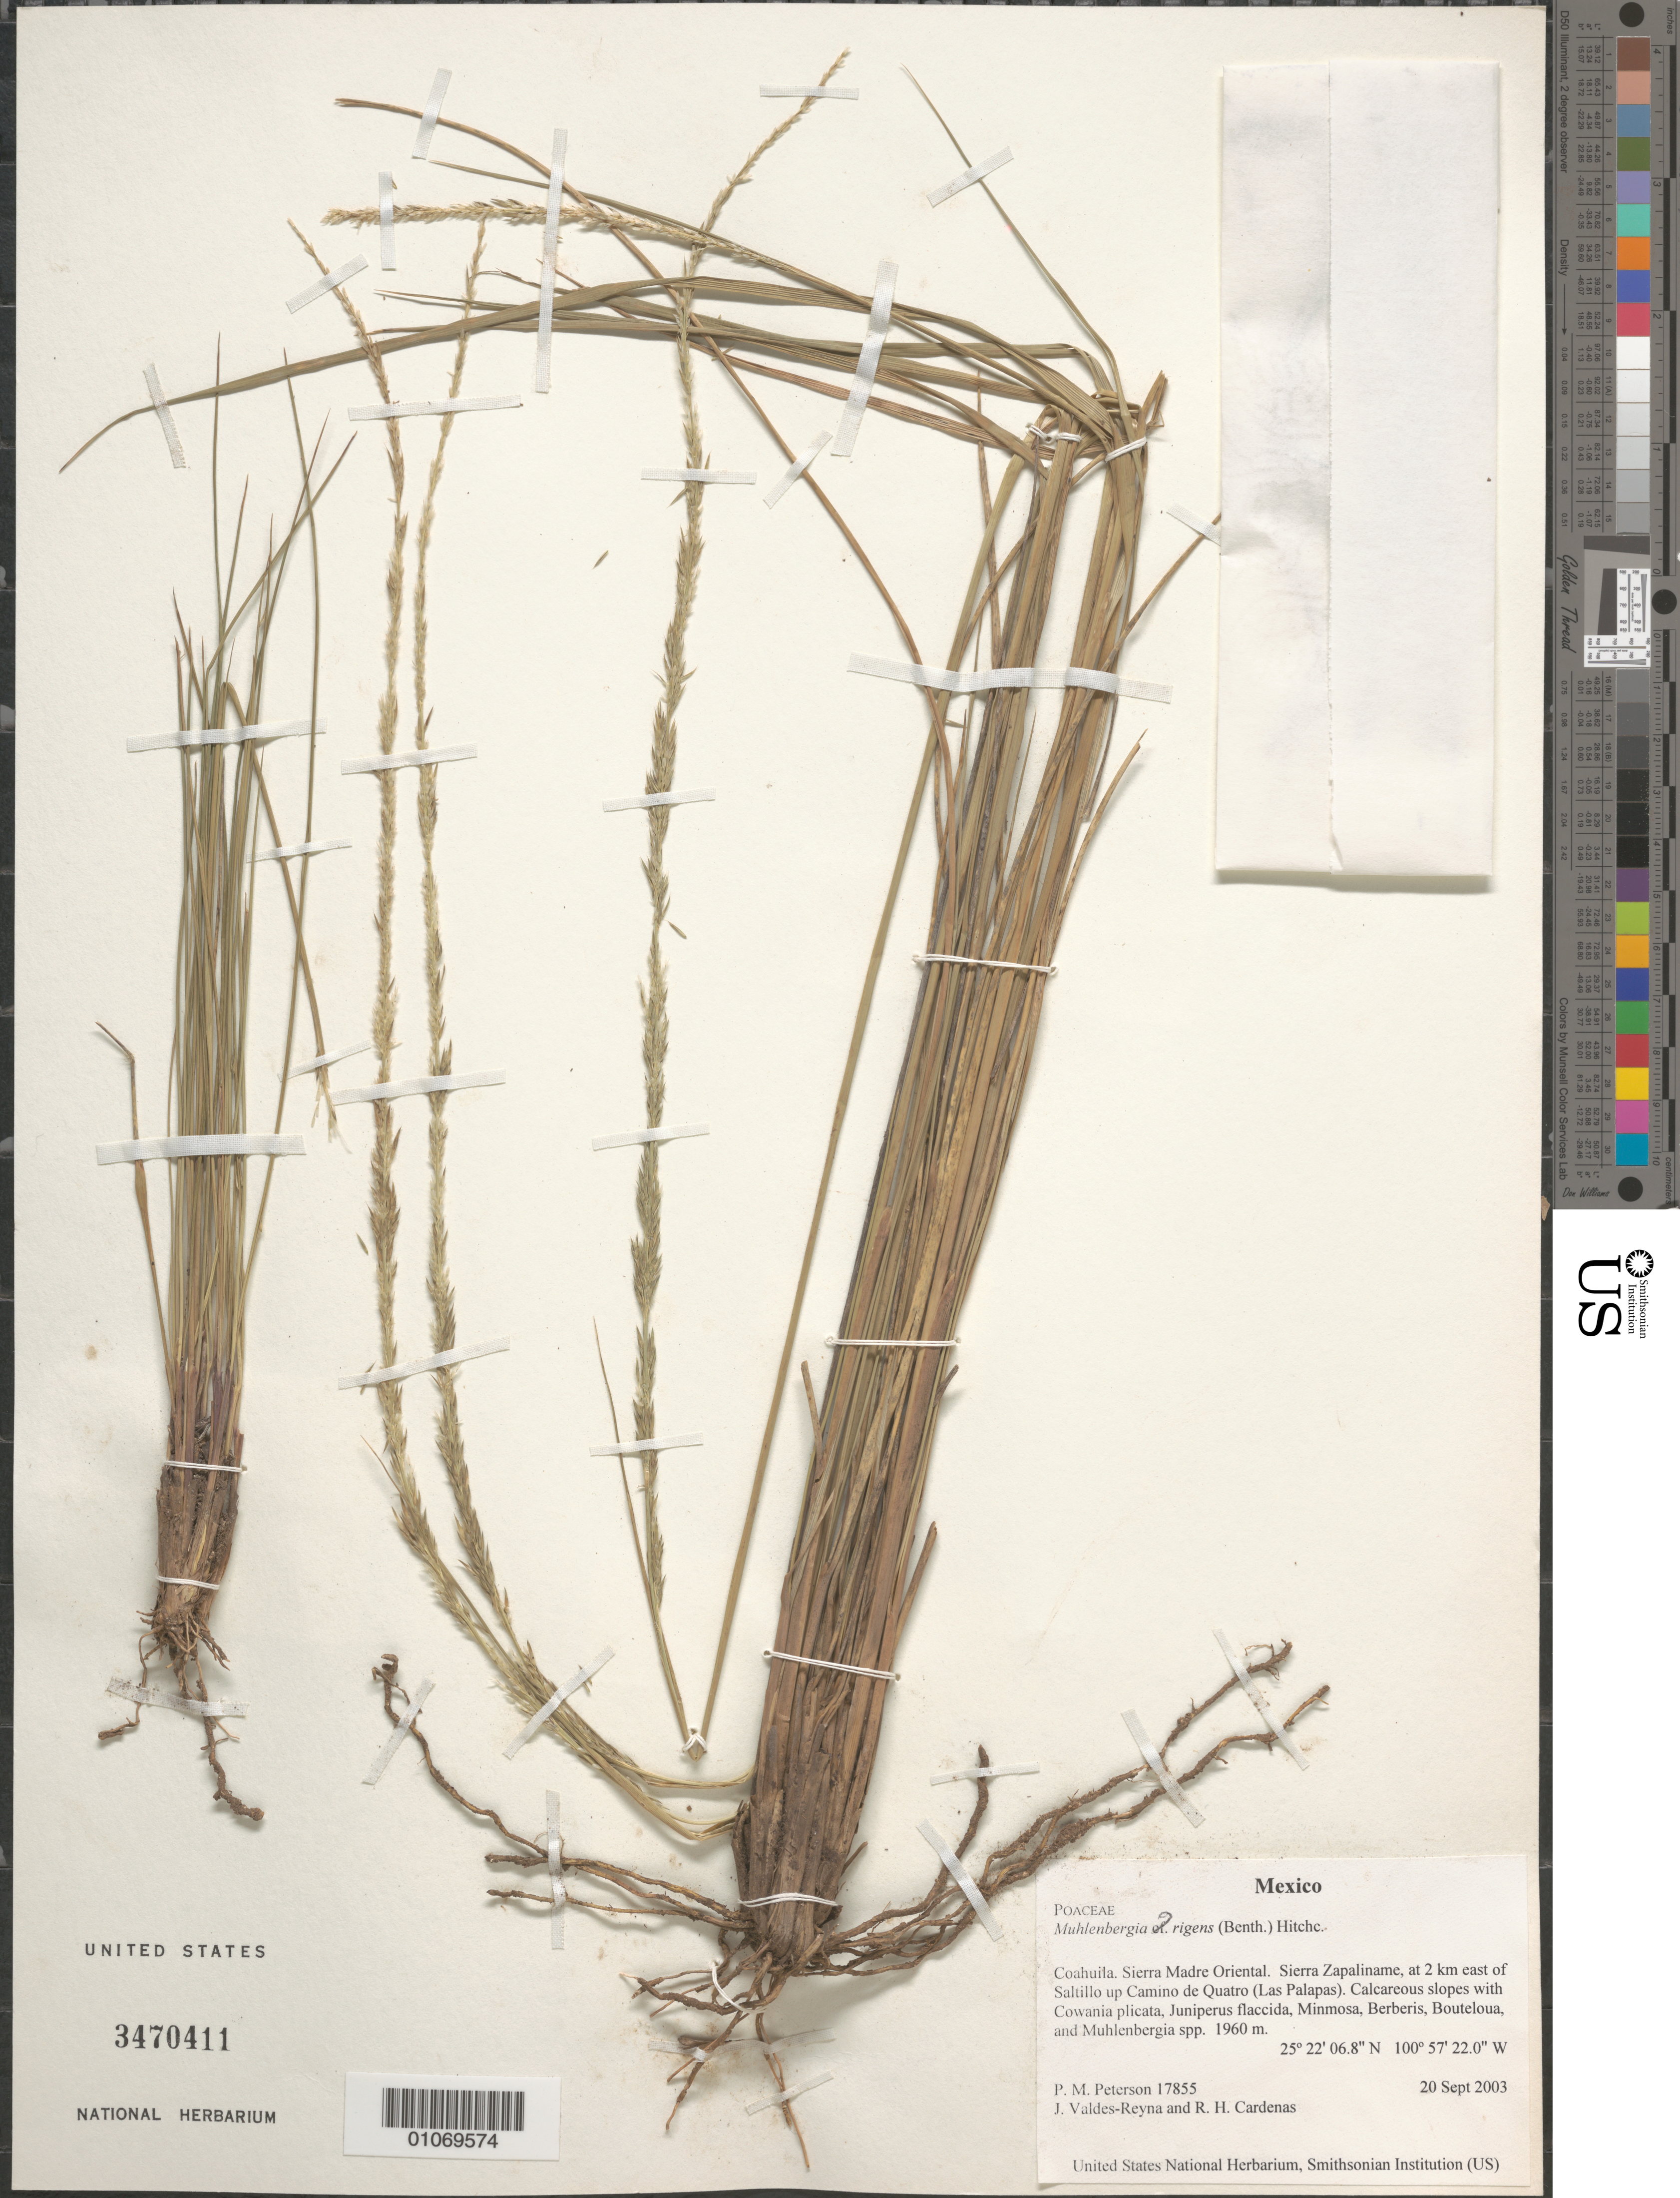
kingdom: Plantae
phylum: Tracheophyta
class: Liliopsida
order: Poales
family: Poaceae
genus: Muhlenbergia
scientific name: Muhlenbergia rigens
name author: (Benth.) Hitchc.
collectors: P. M. Peterson, J. Valdés-Reyna & R. Cardenas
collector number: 17855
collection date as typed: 20 Sep 2003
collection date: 2003-09-20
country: Mexico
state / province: Coahuila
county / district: Sierra Madre Oriental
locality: Sierra Zapaliname, at 2 km east of Saltillo up Camino de Quatro (Las Palapas). Calcareous slopes with Cowania plicata, Juniperus flaccida, Minmosa, Berberis, Bouteloua, and Muhlenbergia spp.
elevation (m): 1960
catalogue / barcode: US 3470411